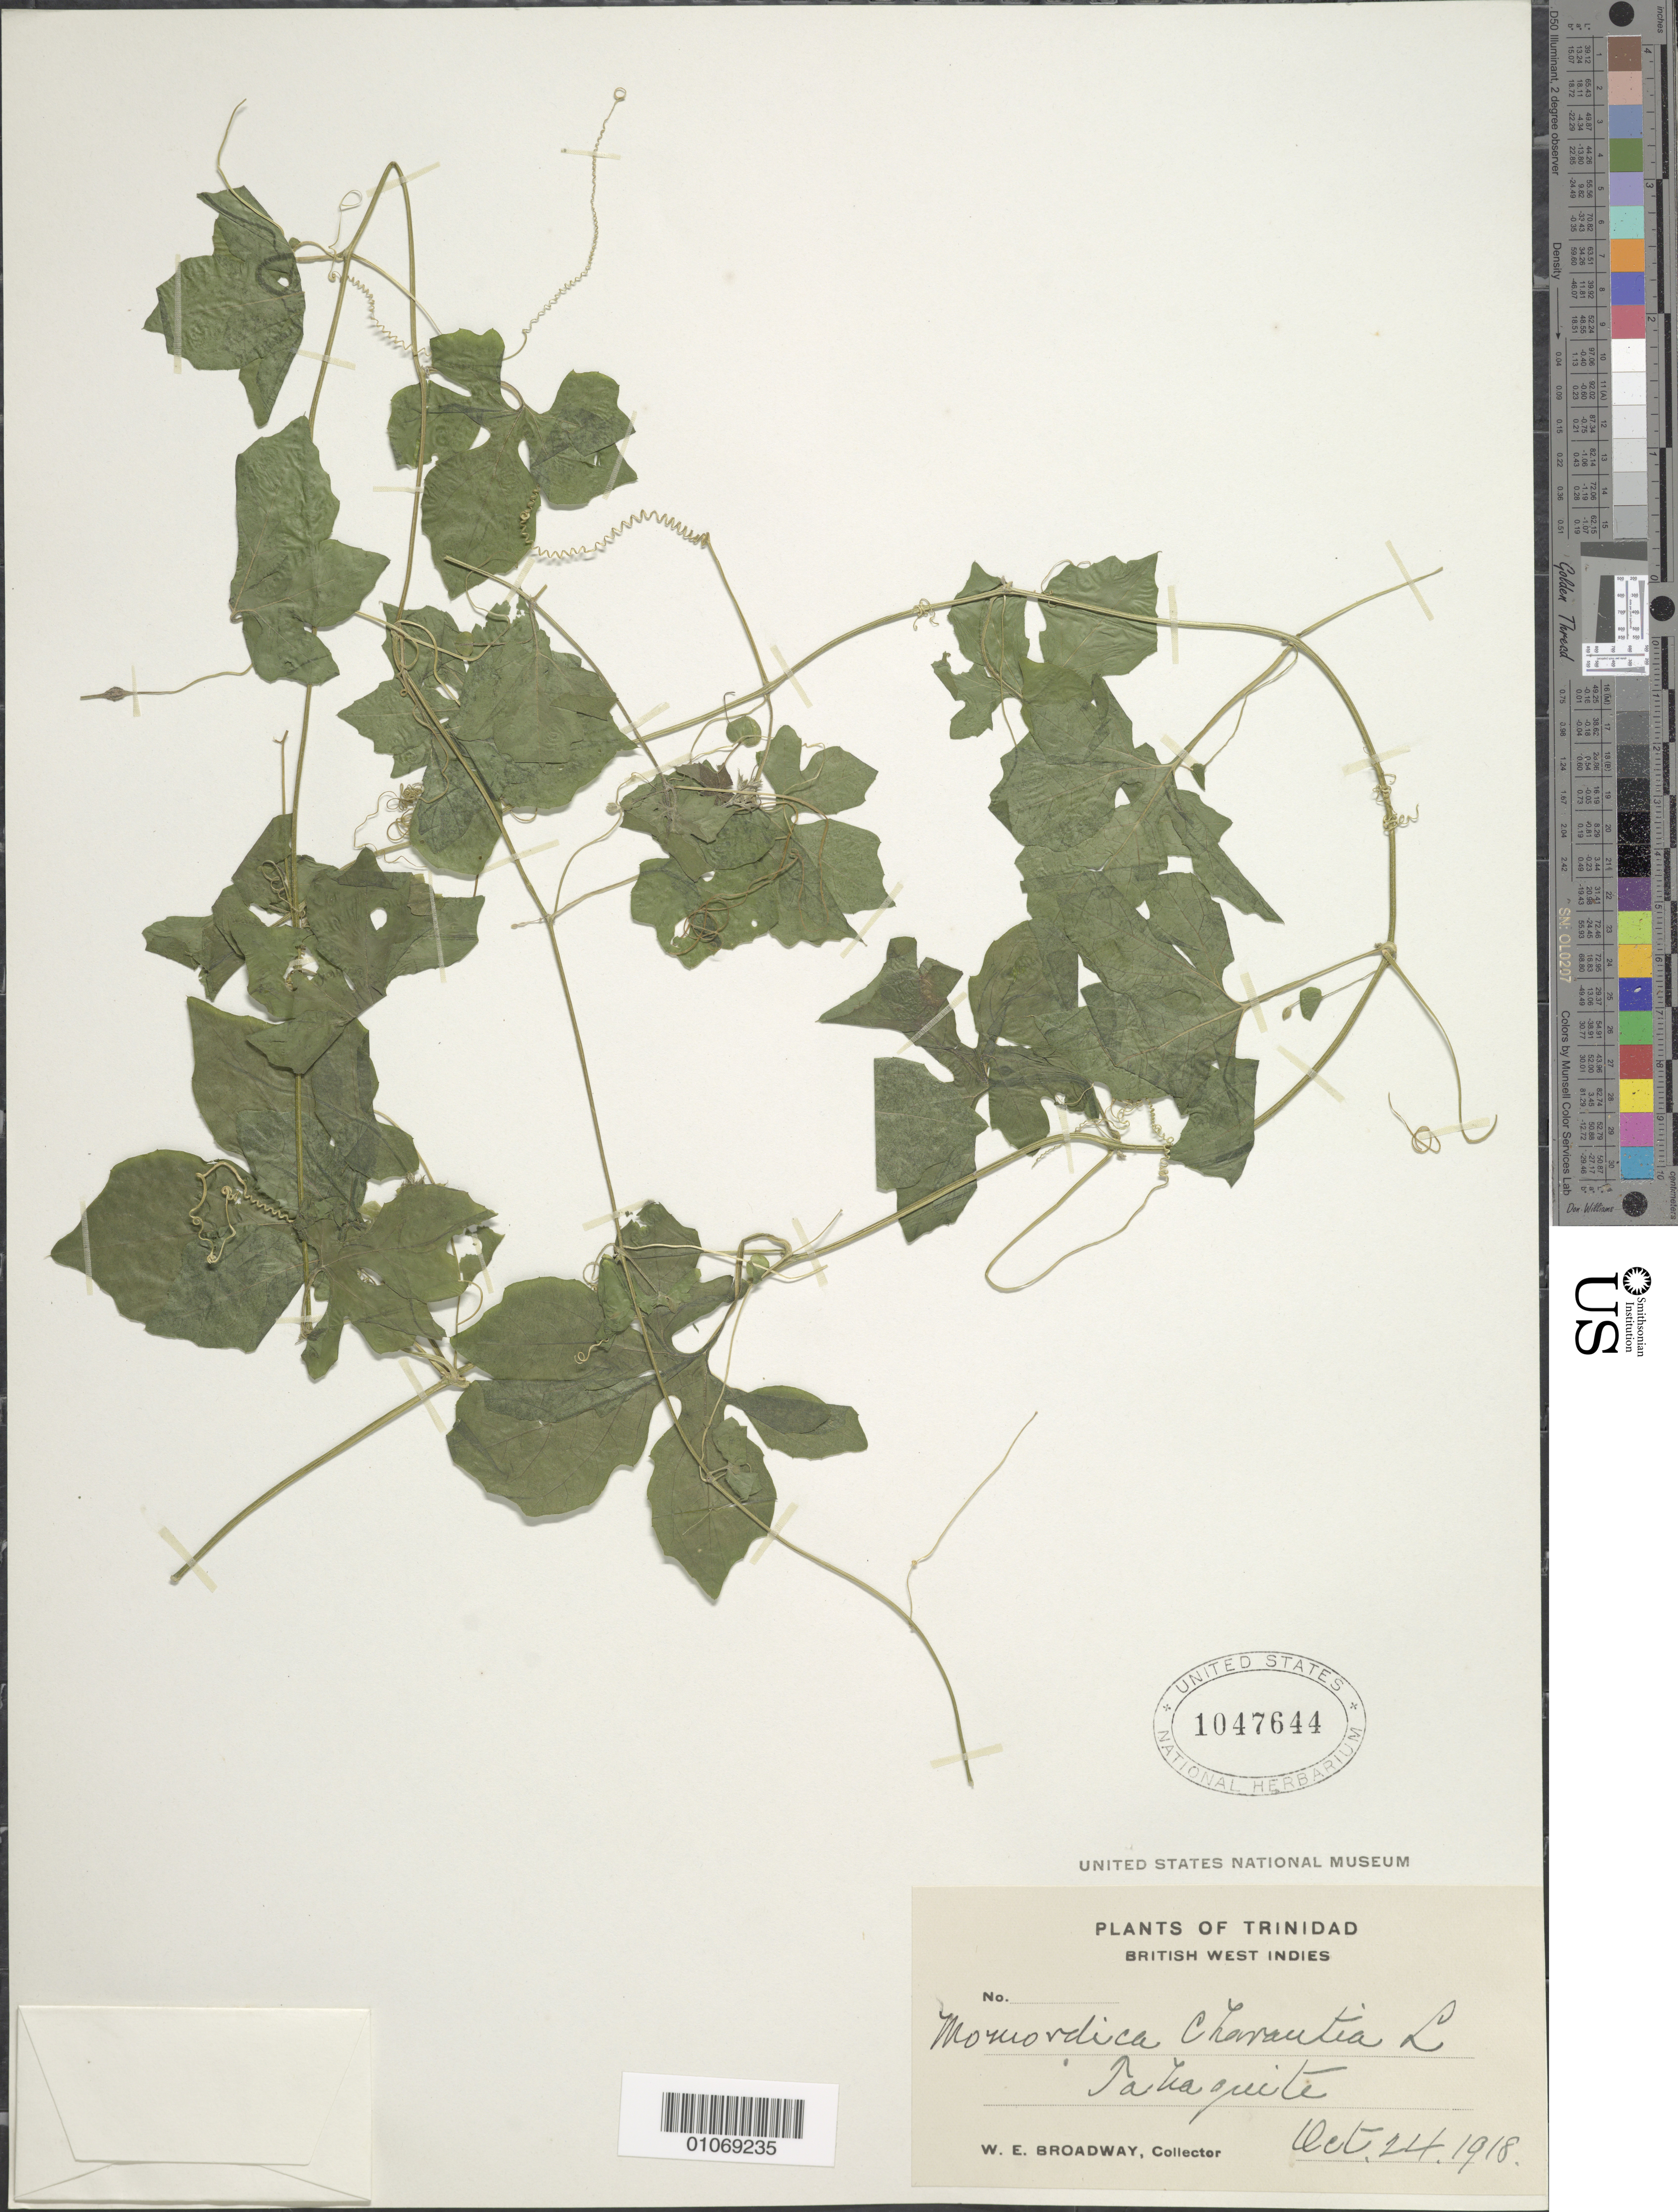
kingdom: Plantae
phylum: Tracheophyta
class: Magnoliopsida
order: Cucurbitales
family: Cucurbitaceae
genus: Momordica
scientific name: Momordica charantia subsp. charantia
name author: L.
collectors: W. E. Broadway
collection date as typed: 24 Oct 1918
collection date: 1918-10-24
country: Trinidad and Tobago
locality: Tahaquite?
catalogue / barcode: US 1047644